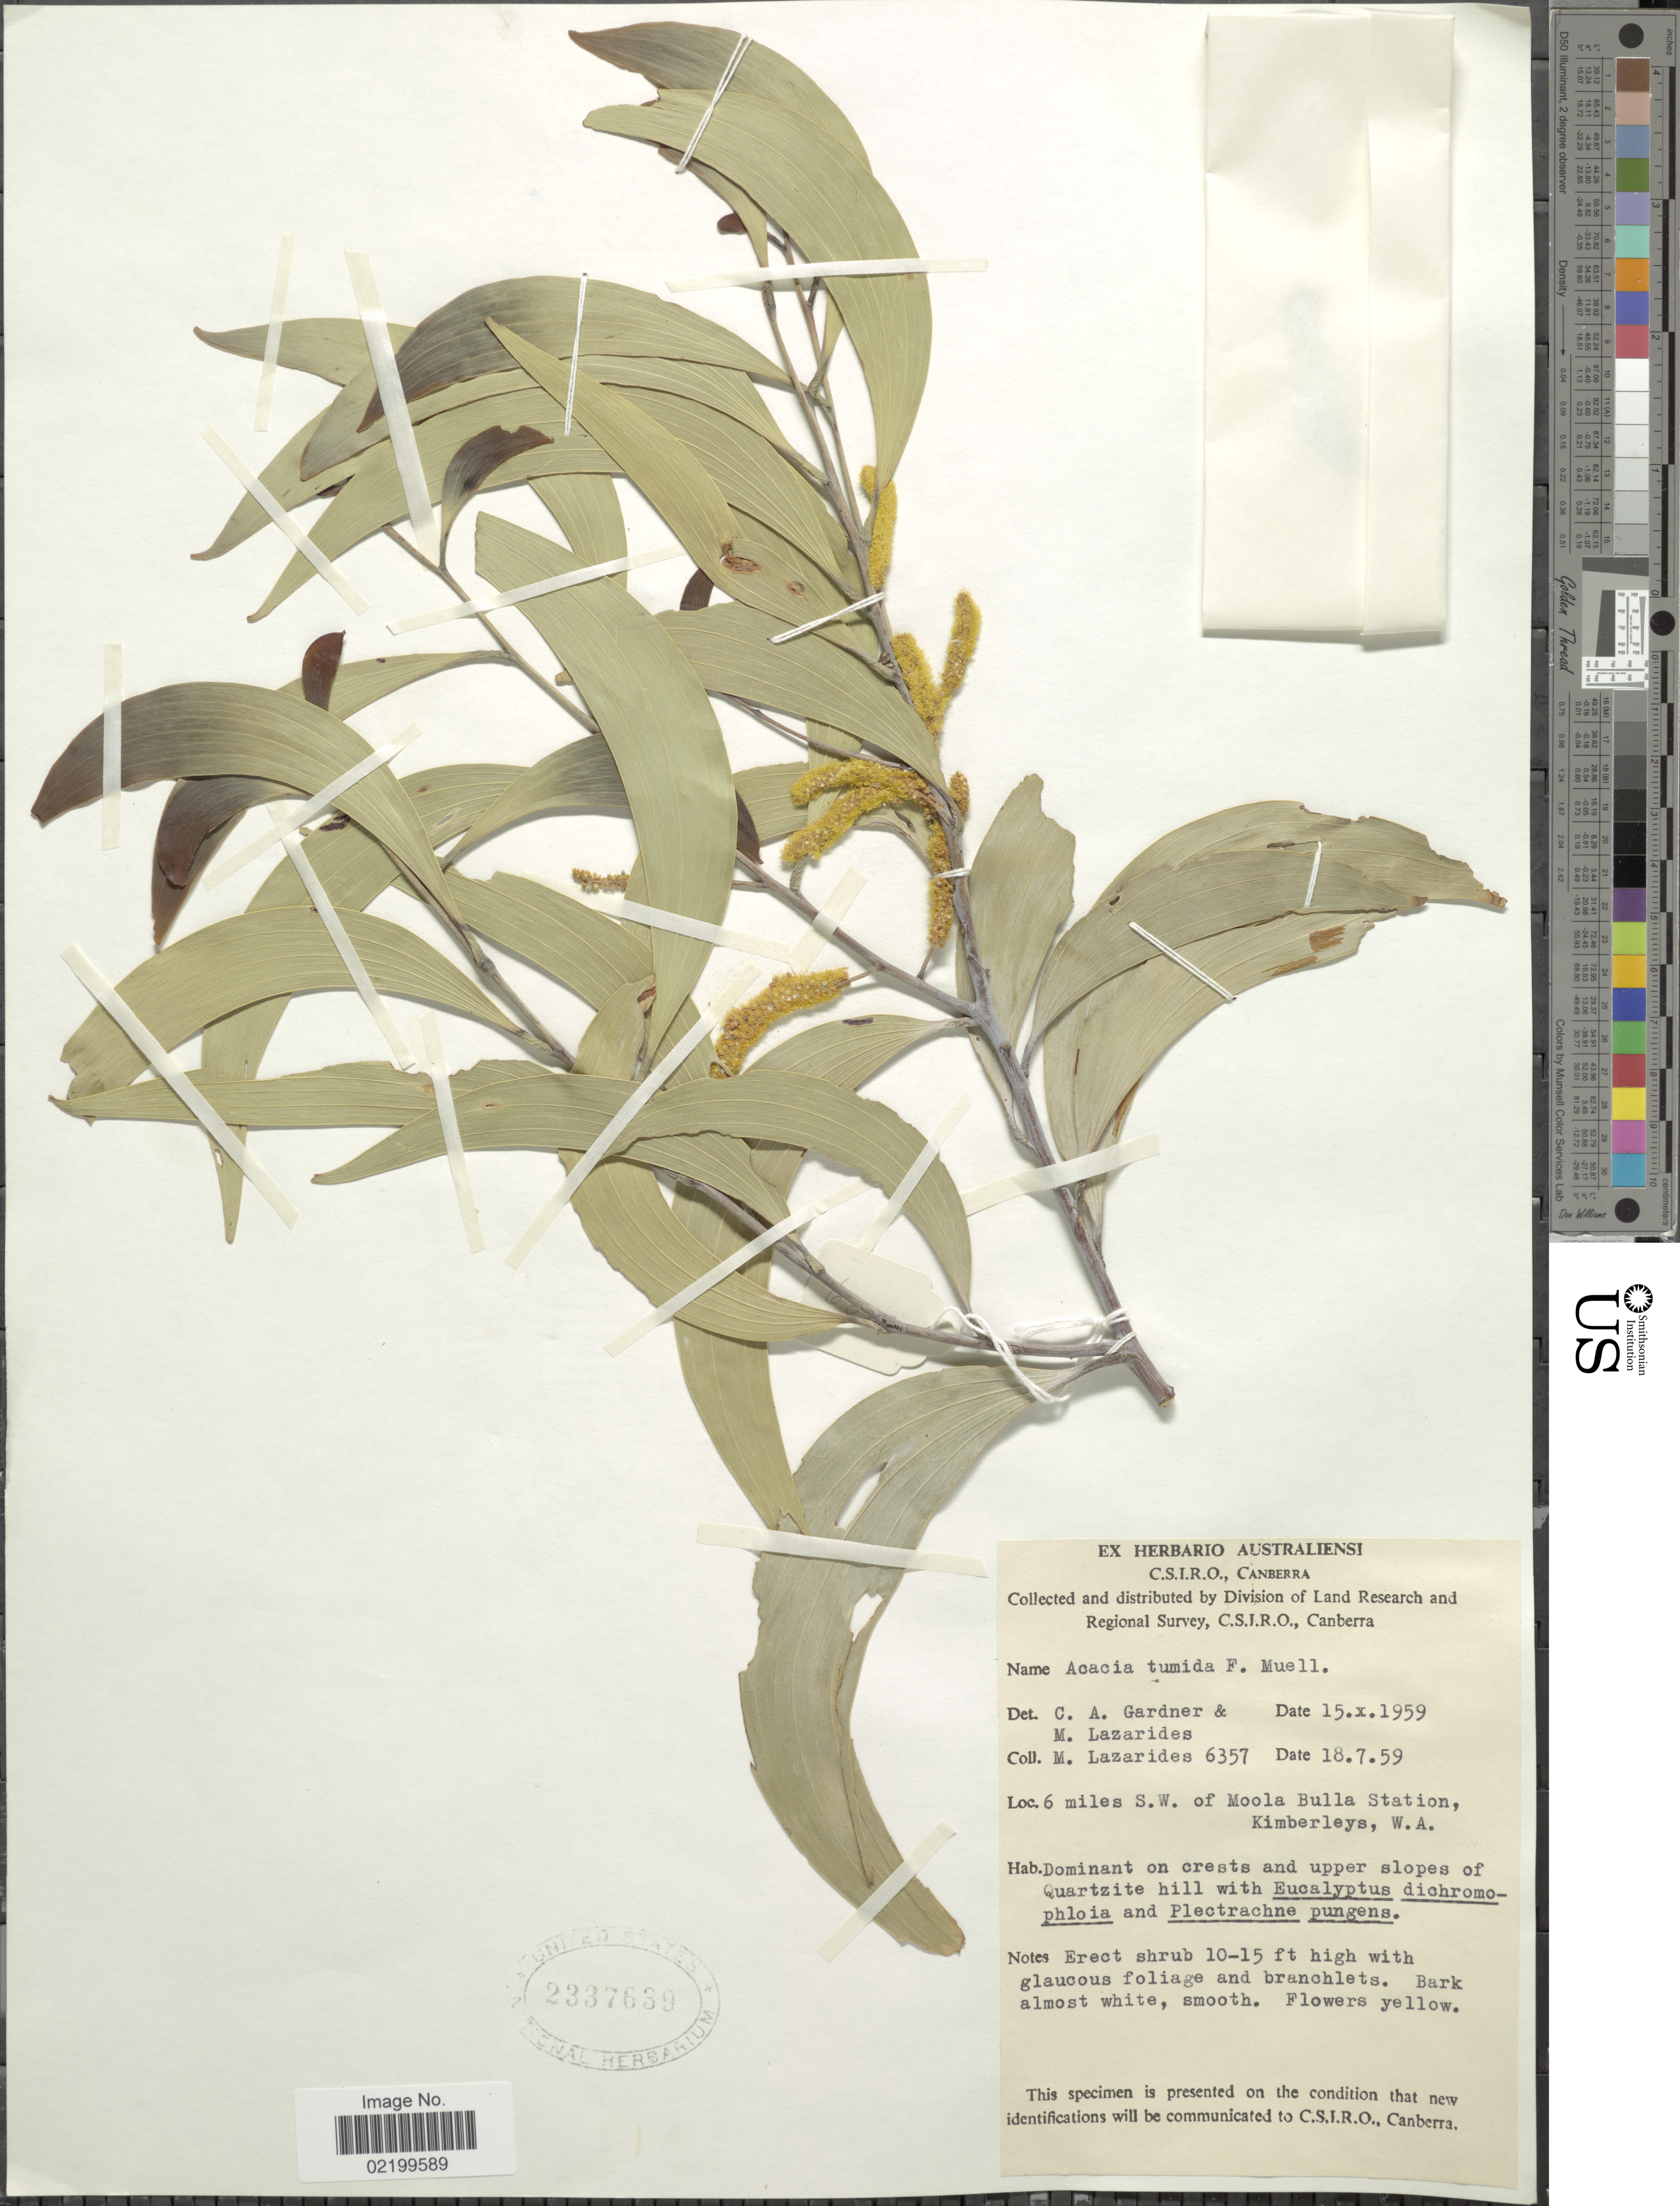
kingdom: Plantae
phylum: Tracheophyta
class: Magnoliopsida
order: Fabales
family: Fabaceae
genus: Acacia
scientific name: Acacia tumida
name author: Benth.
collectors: M. Lazarides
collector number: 6357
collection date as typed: Transcribed d/m/y: 18/7/59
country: Australia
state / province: Western Australia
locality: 6 miles S.W. of Moola Bulla Station, Kimberleys, W.A.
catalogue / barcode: US 2337639